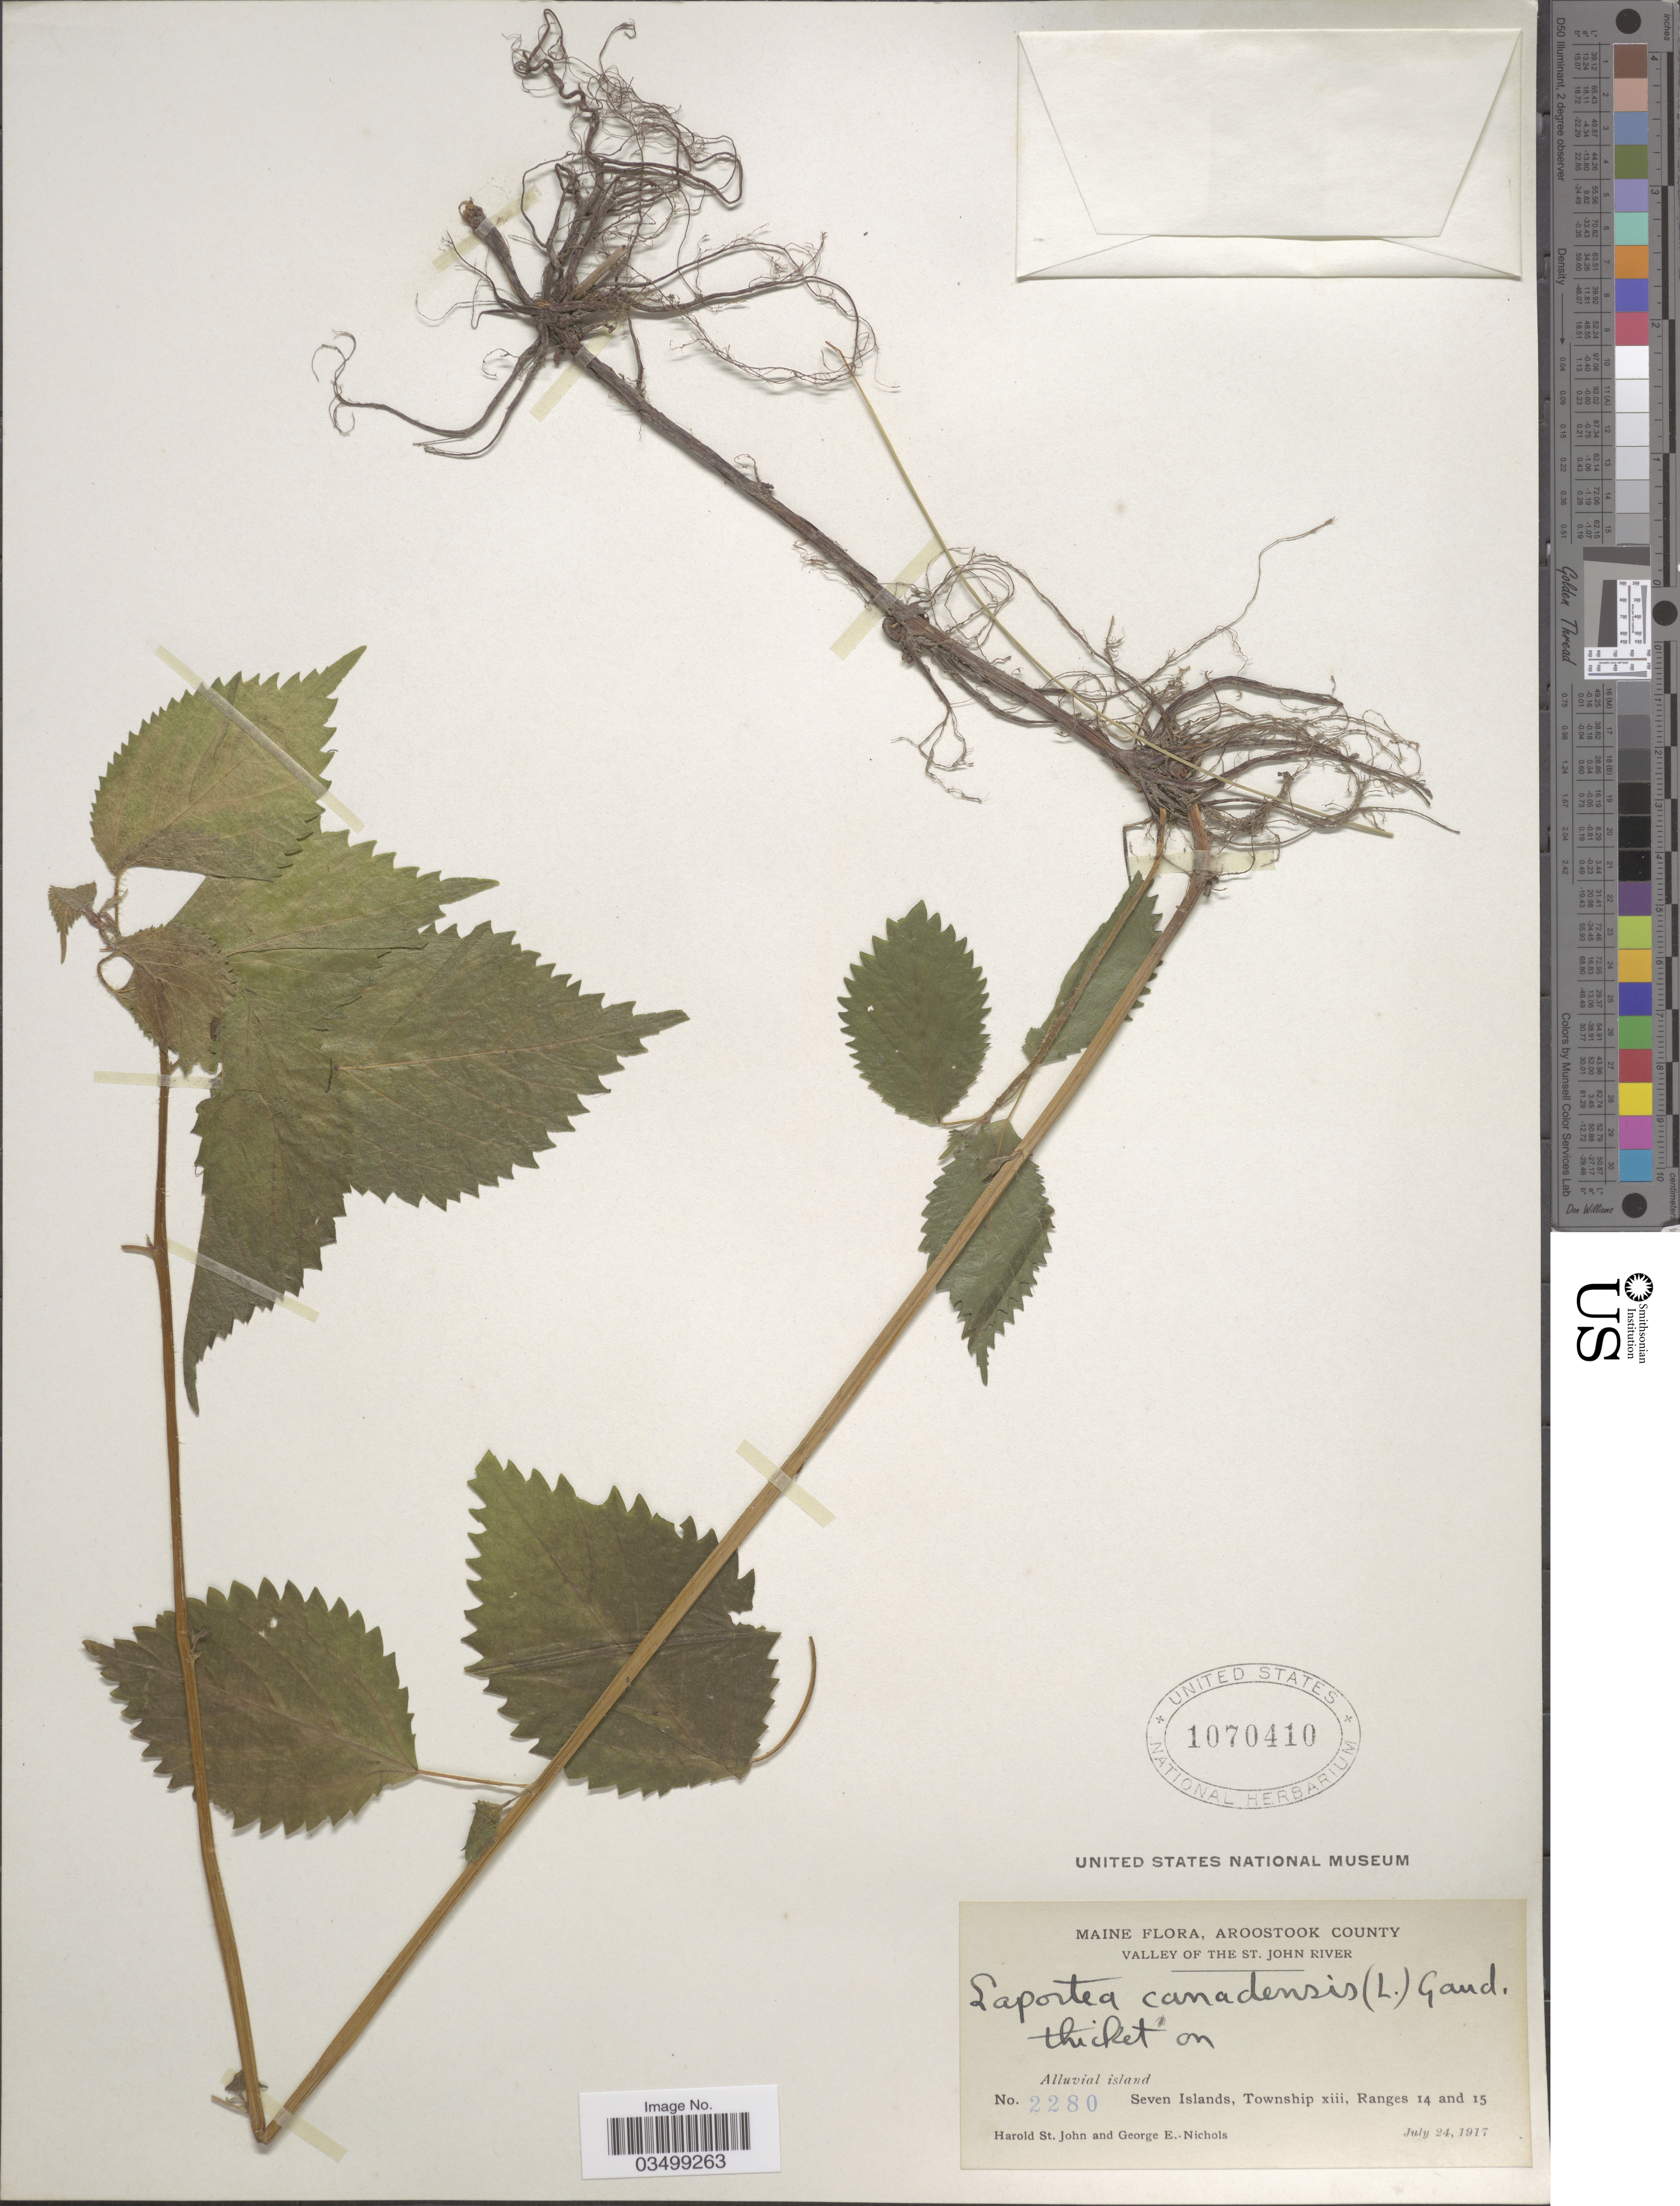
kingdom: Plantae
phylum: Tracheophyta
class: Magnoliopsida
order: Rosales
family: Urticaceae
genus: Laportea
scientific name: Laportea canadensis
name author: (L.) Wedd.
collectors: H. St. John & G. E. Nichols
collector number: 2280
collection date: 1917-07-24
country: United States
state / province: Maine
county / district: Aroostook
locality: Valley of The St. John River. Alluvial island. Seven Islands, Township xiii, Ranges 14 and 15.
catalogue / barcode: US 1070410